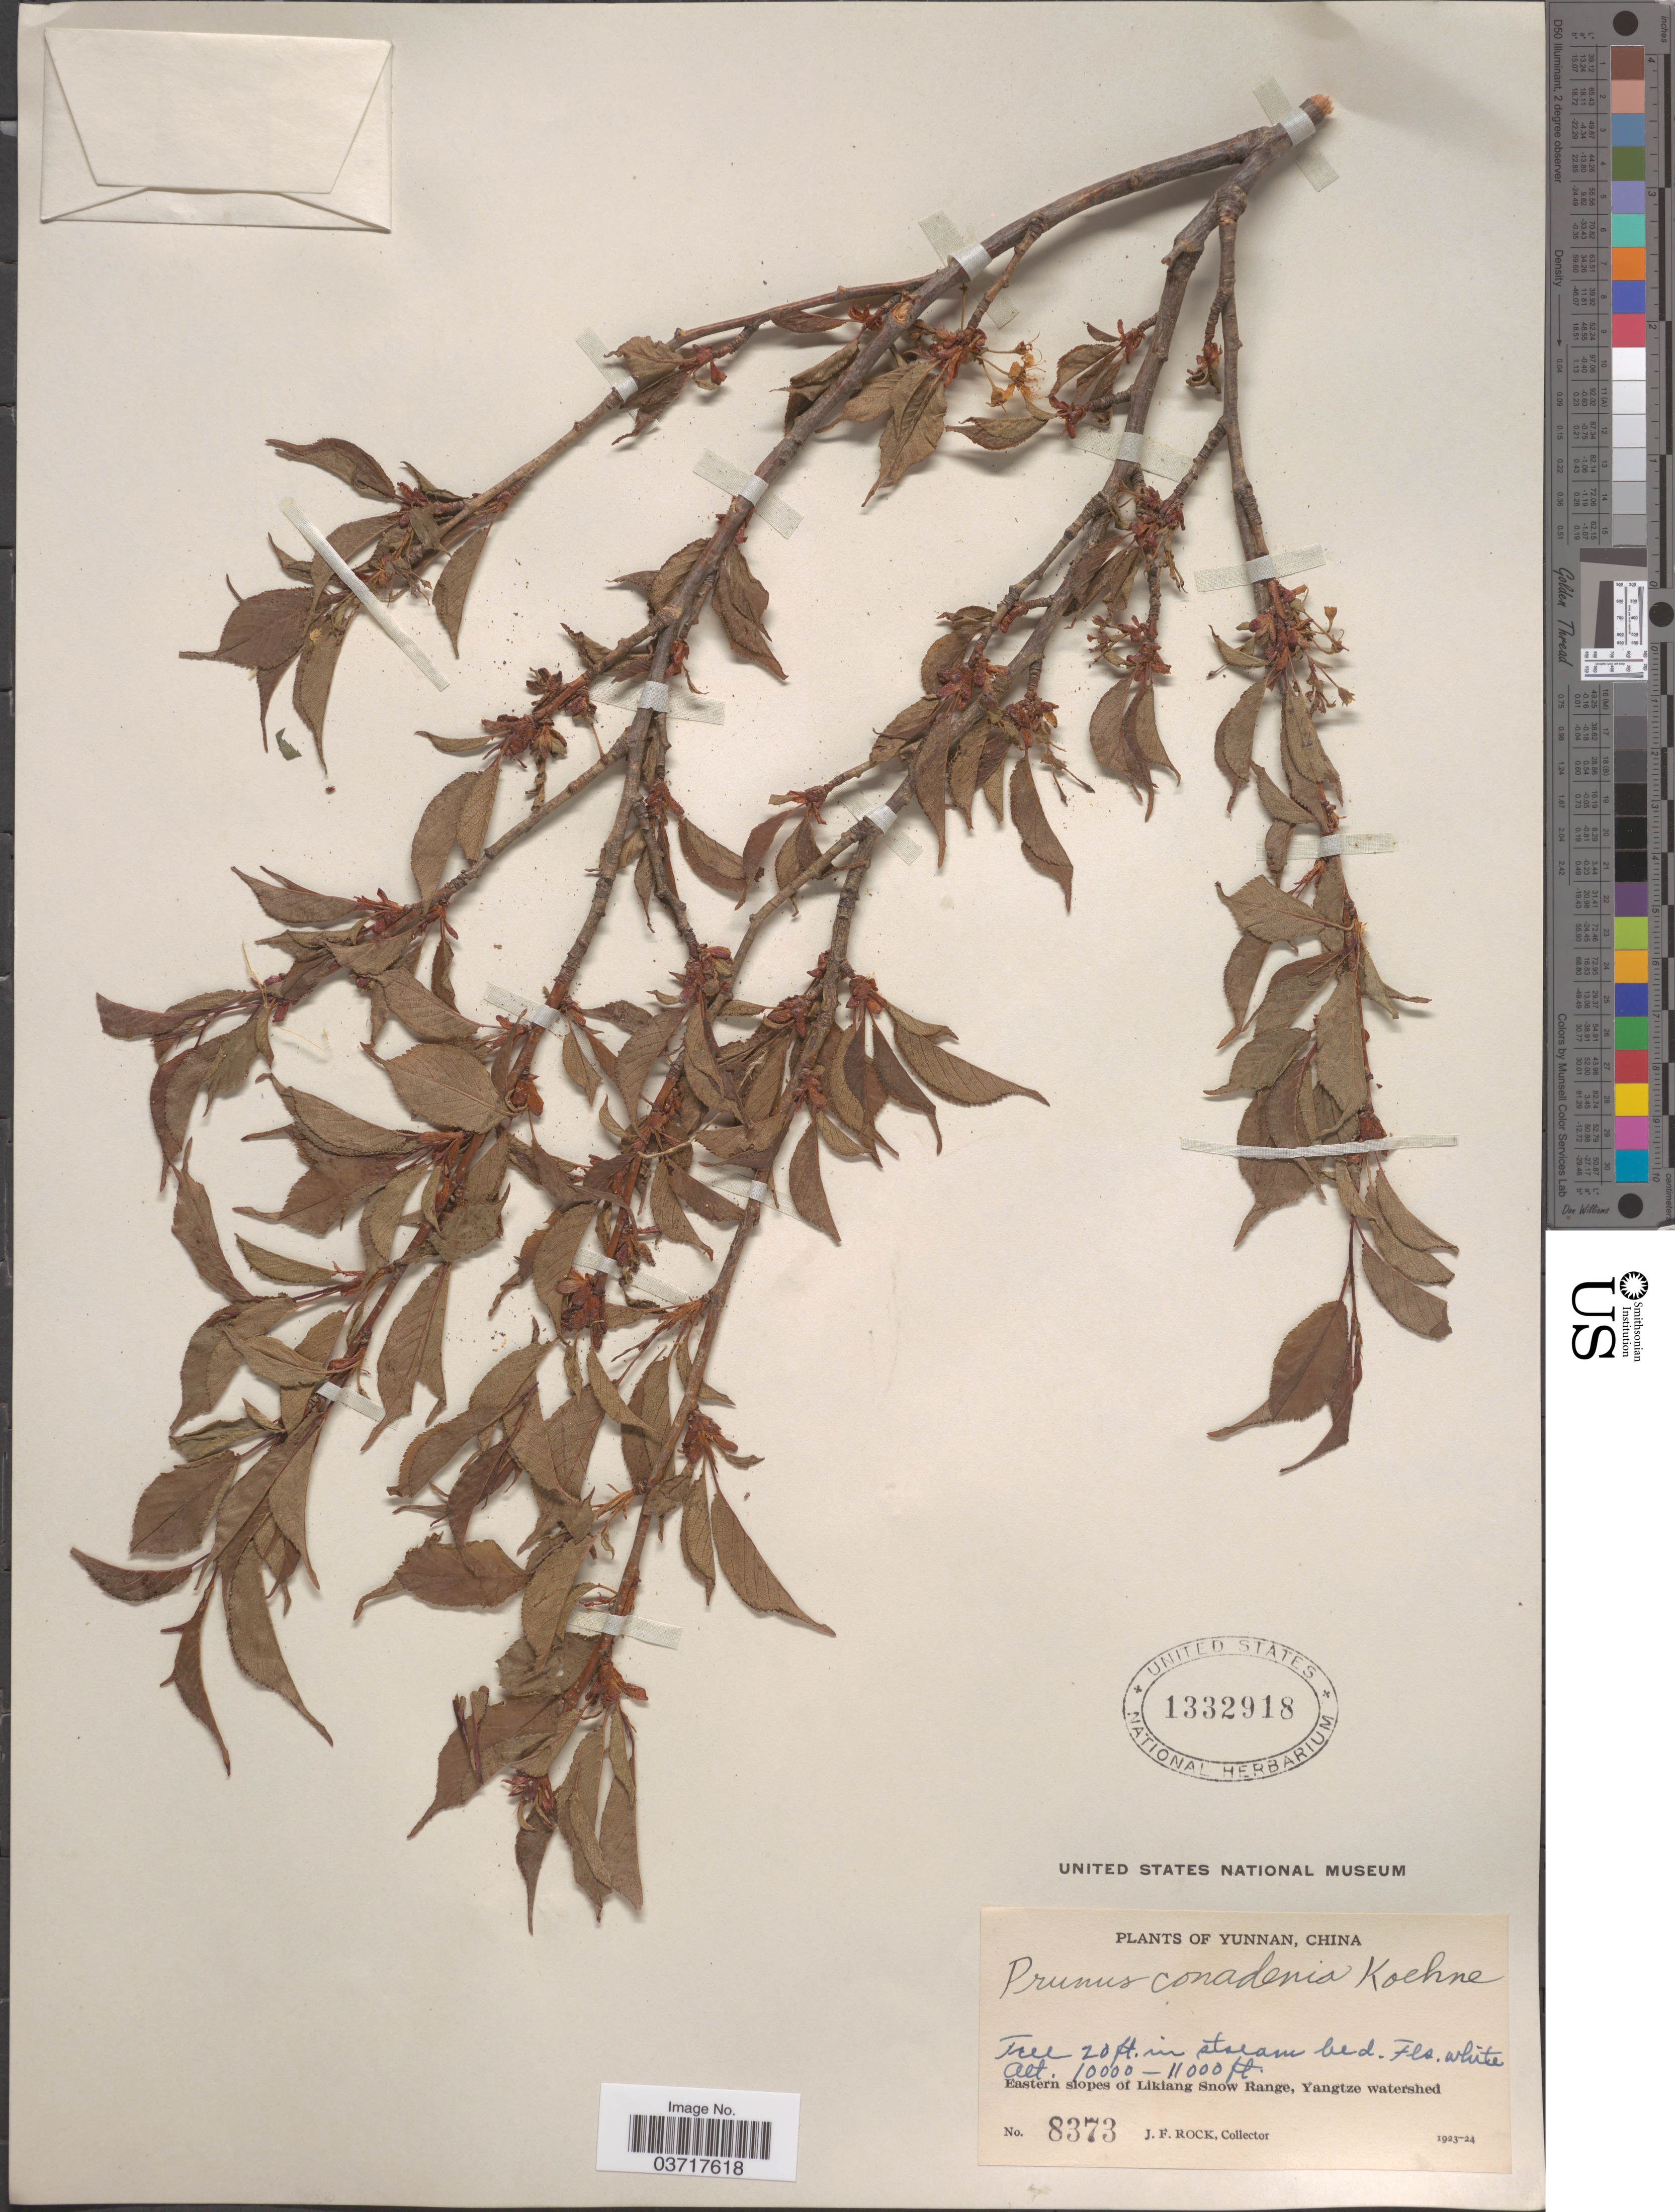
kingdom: Plantae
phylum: Tracheophyta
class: Magnoliopsida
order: Rosales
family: Rosaceae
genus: Prunus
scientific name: Prunus conadenia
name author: Koehne in Sarg.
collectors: J. Rock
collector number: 8373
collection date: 1923/1924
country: China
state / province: Yunnan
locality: Eastern slopes of Likiang Snow Range, Yangtze watershed.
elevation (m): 3048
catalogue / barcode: US 1332918